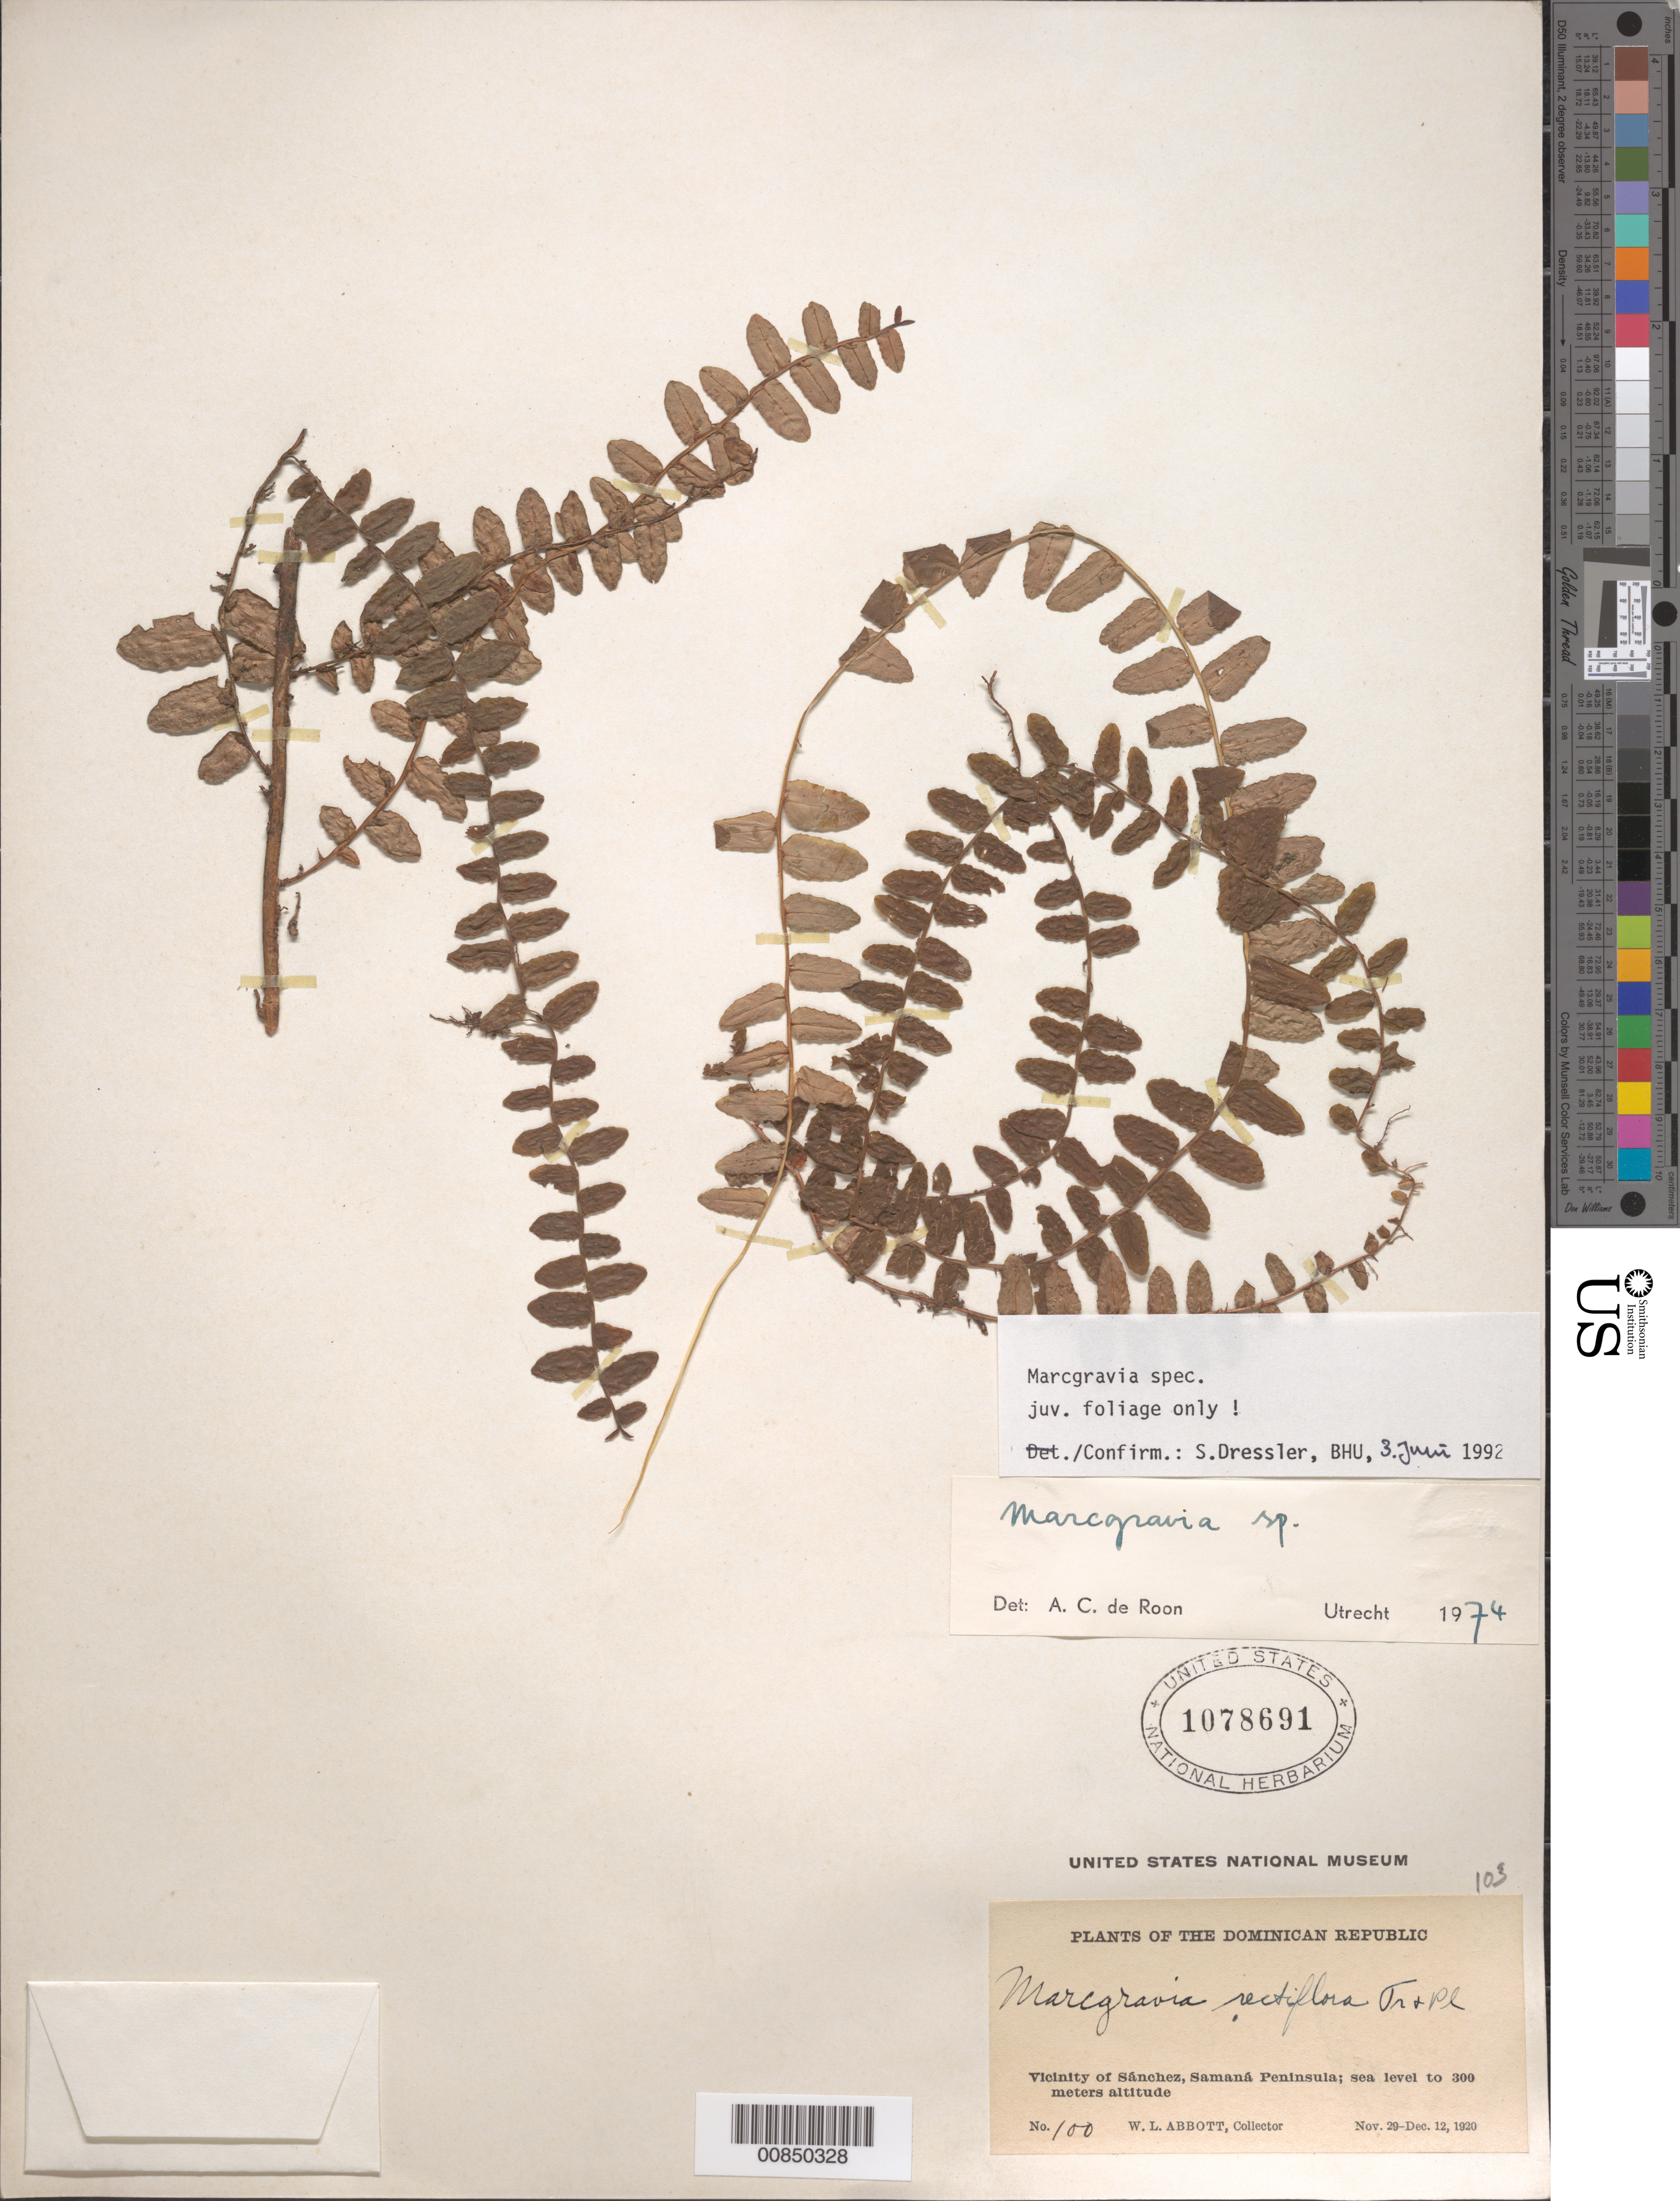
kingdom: Plantae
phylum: Tracheophyta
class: Magnoliopsida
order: Ericales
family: Marcgraviaceae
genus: Marcgravia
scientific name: Marcgravia sp.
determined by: Dressler, S., (FR), Forschungsinstitut Und Naturmuseum Senckenberg (GERMANY)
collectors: W. L. Abbott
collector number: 100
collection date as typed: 29 Nov 1920 to 12 Dec 1920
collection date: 1920-11-29/1920-12-12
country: Dominican Republic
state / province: Samana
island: Hispaniola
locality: Vicinity of Sánchez, Samaná Peninsula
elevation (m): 0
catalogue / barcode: US 1078691